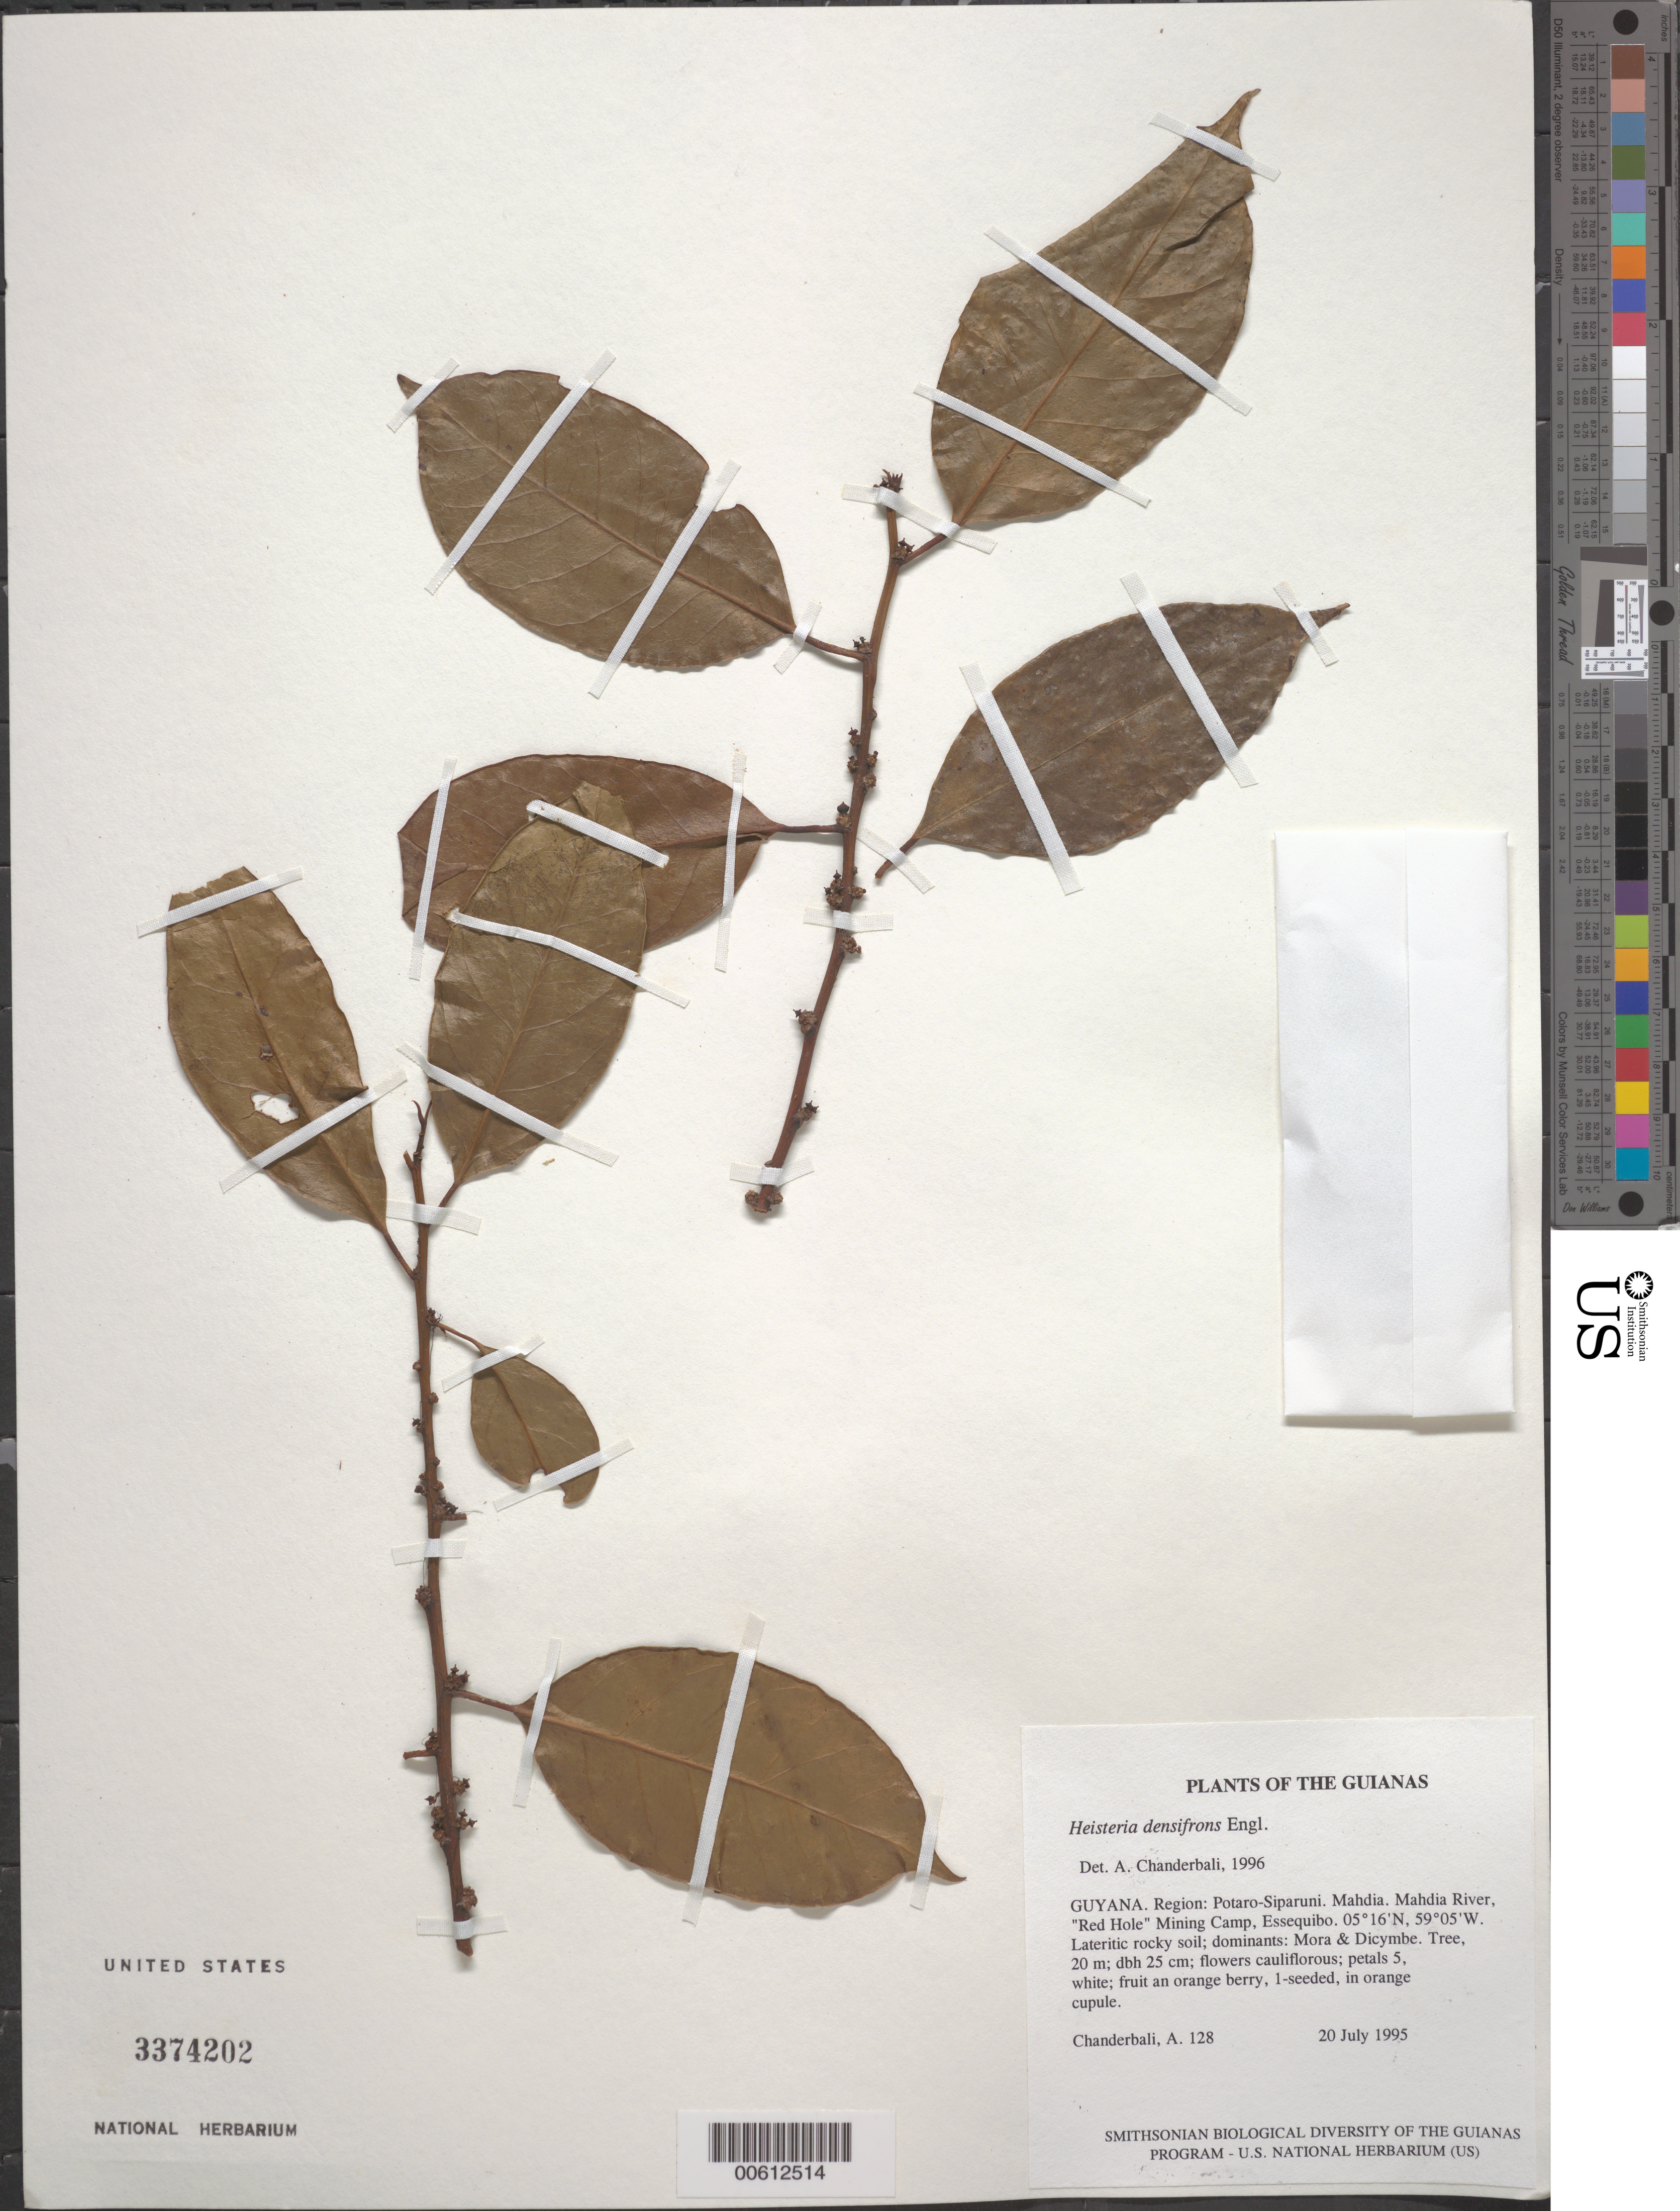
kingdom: Plantae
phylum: Tracheophyta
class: Magnoliopsida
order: Santalales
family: Erythropalaceae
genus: Heisteria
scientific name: Heisteria densifrons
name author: Engl.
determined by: Chanderbali, Andre Shashi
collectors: A. S. Chanderbali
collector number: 128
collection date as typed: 20 July 1995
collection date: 1995-07-20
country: Guyana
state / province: Potaro-Siparuni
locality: Mahdia. Mahdia River, "Red Hole" Mining Camp, Essequibo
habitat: Lateritic rocky soil; dominants: Mora & Dicymbe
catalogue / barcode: US 3374202